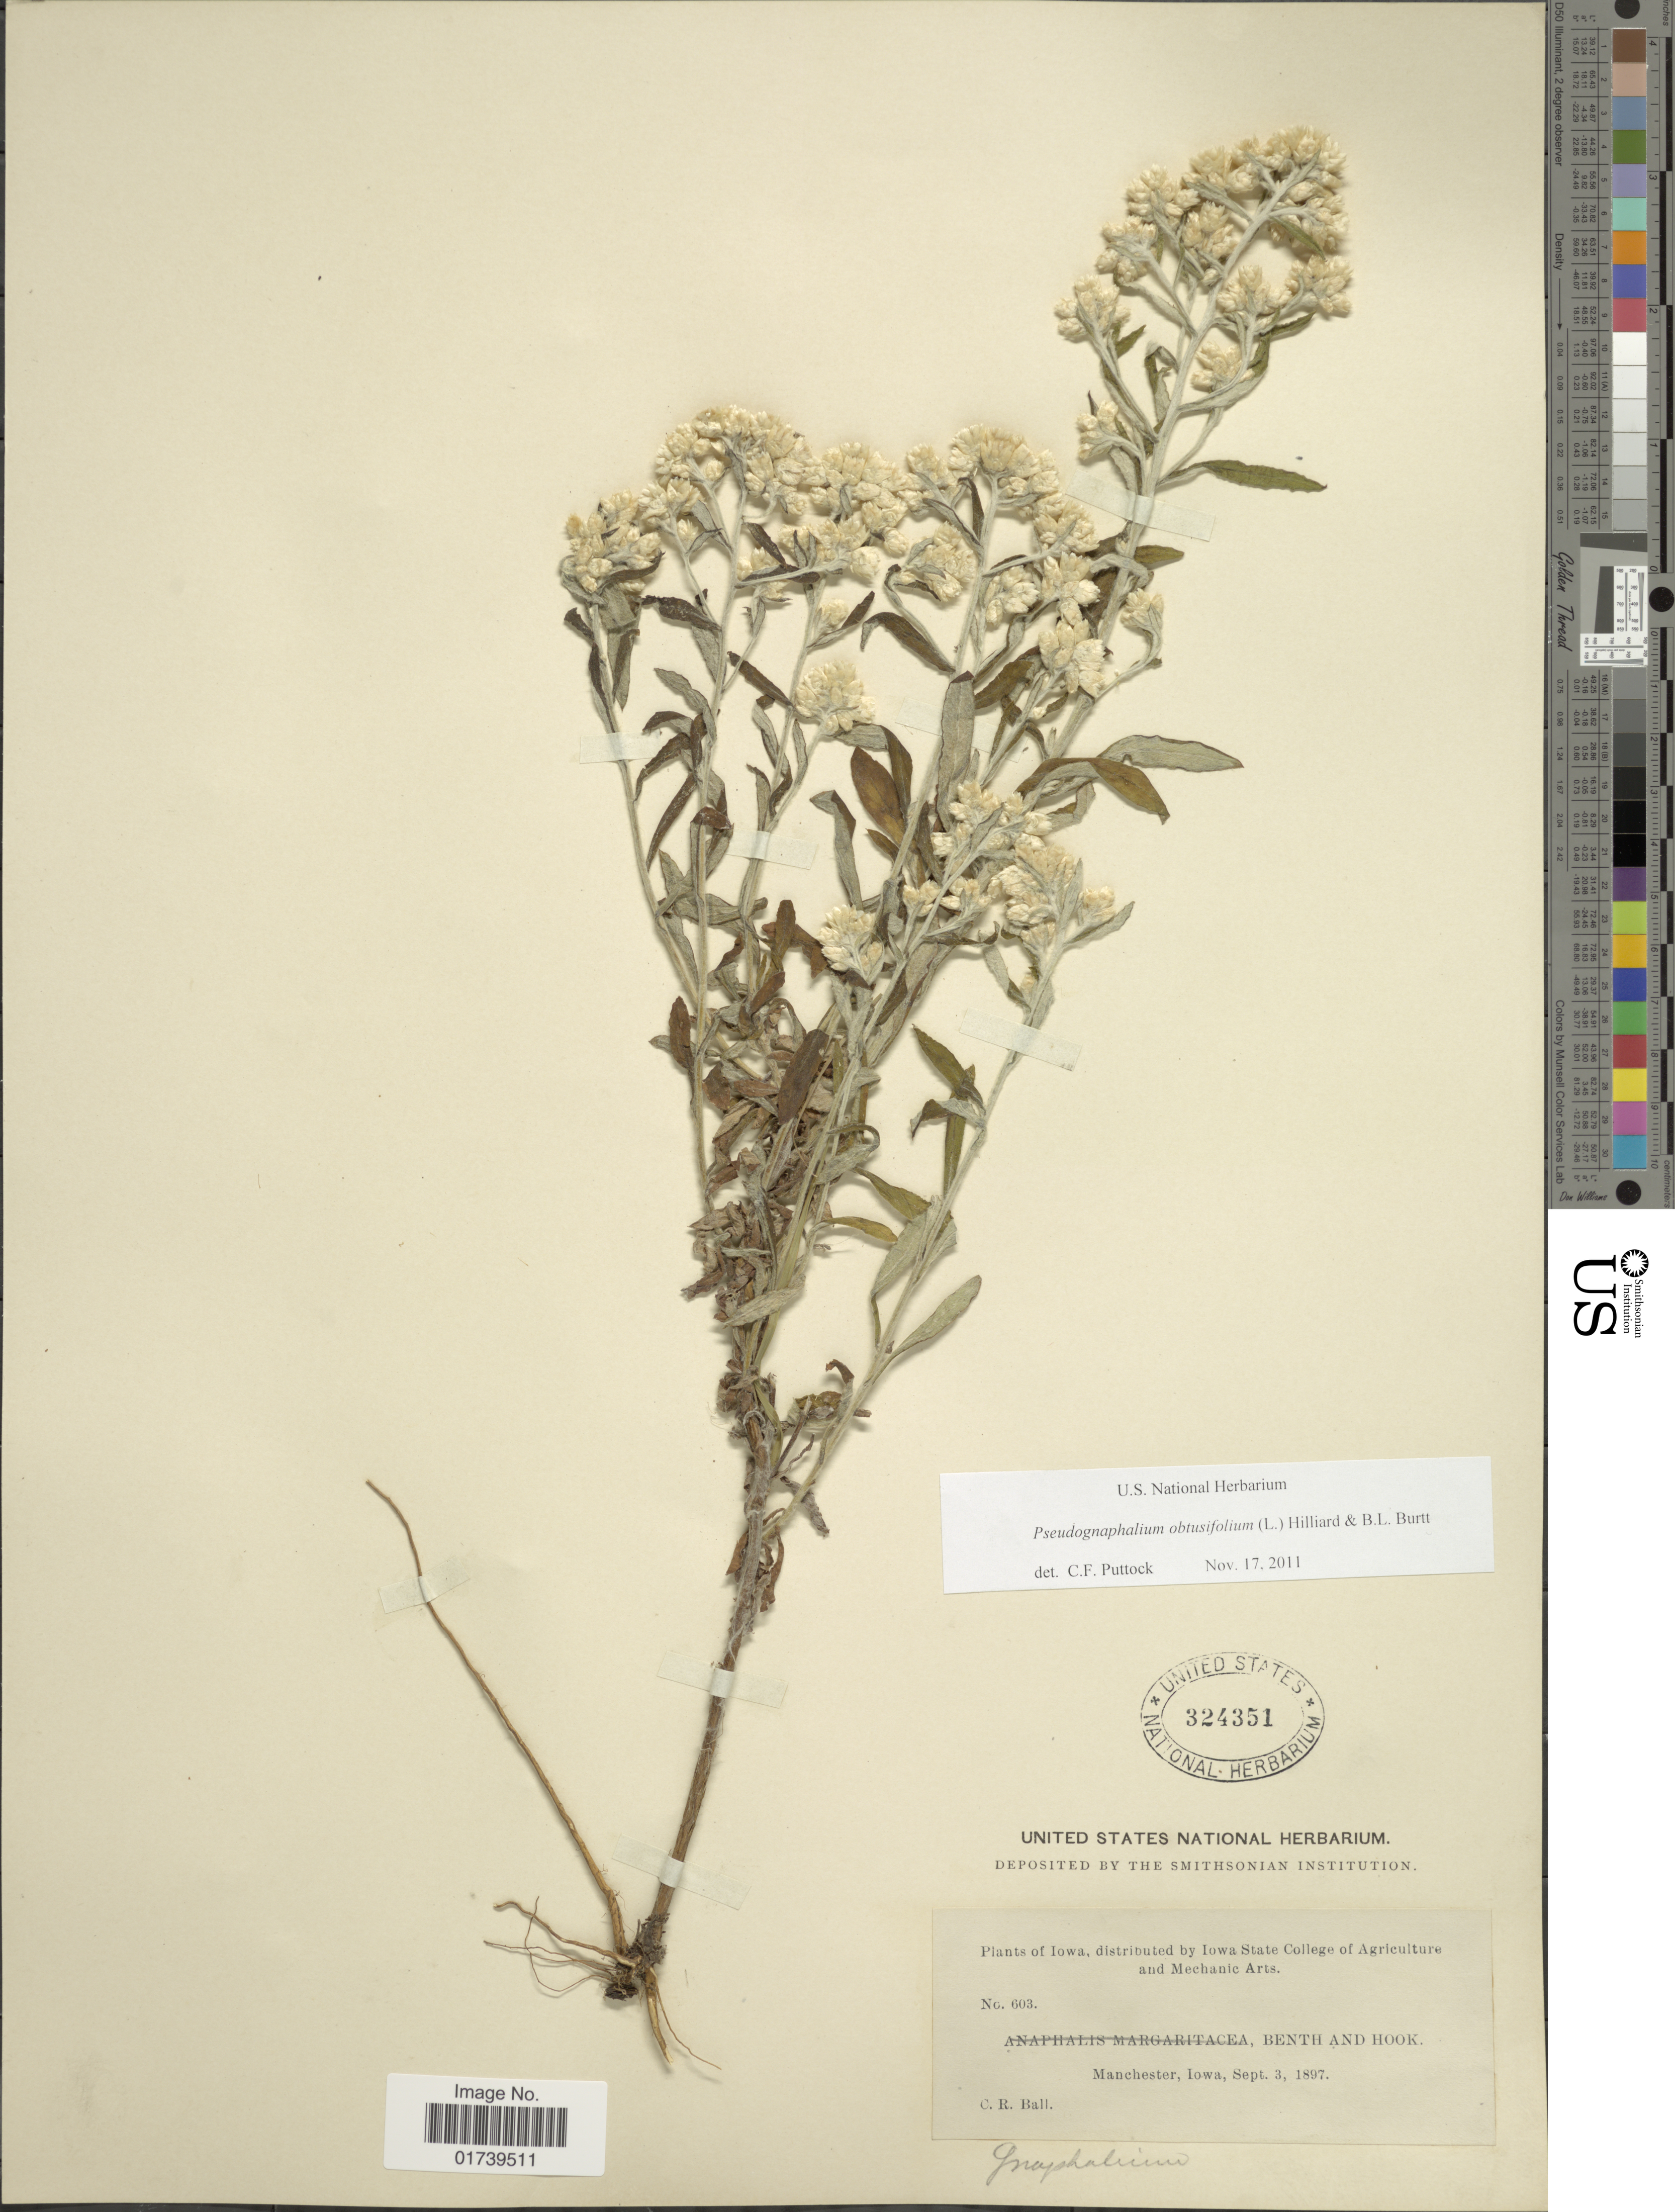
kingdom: Plantae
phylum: Tracheophyta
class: Magnoliopsida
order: Asterales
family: Asteraceae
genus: Pseudognaphalium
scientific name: Pseudognaphalium obtusifolium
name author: (L.) Hilliard & B.L. Burtt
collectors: C. R. Ball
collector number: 603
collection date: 1897-09-03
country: United States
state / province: Iowa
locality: Manchester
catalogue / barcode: US 324351